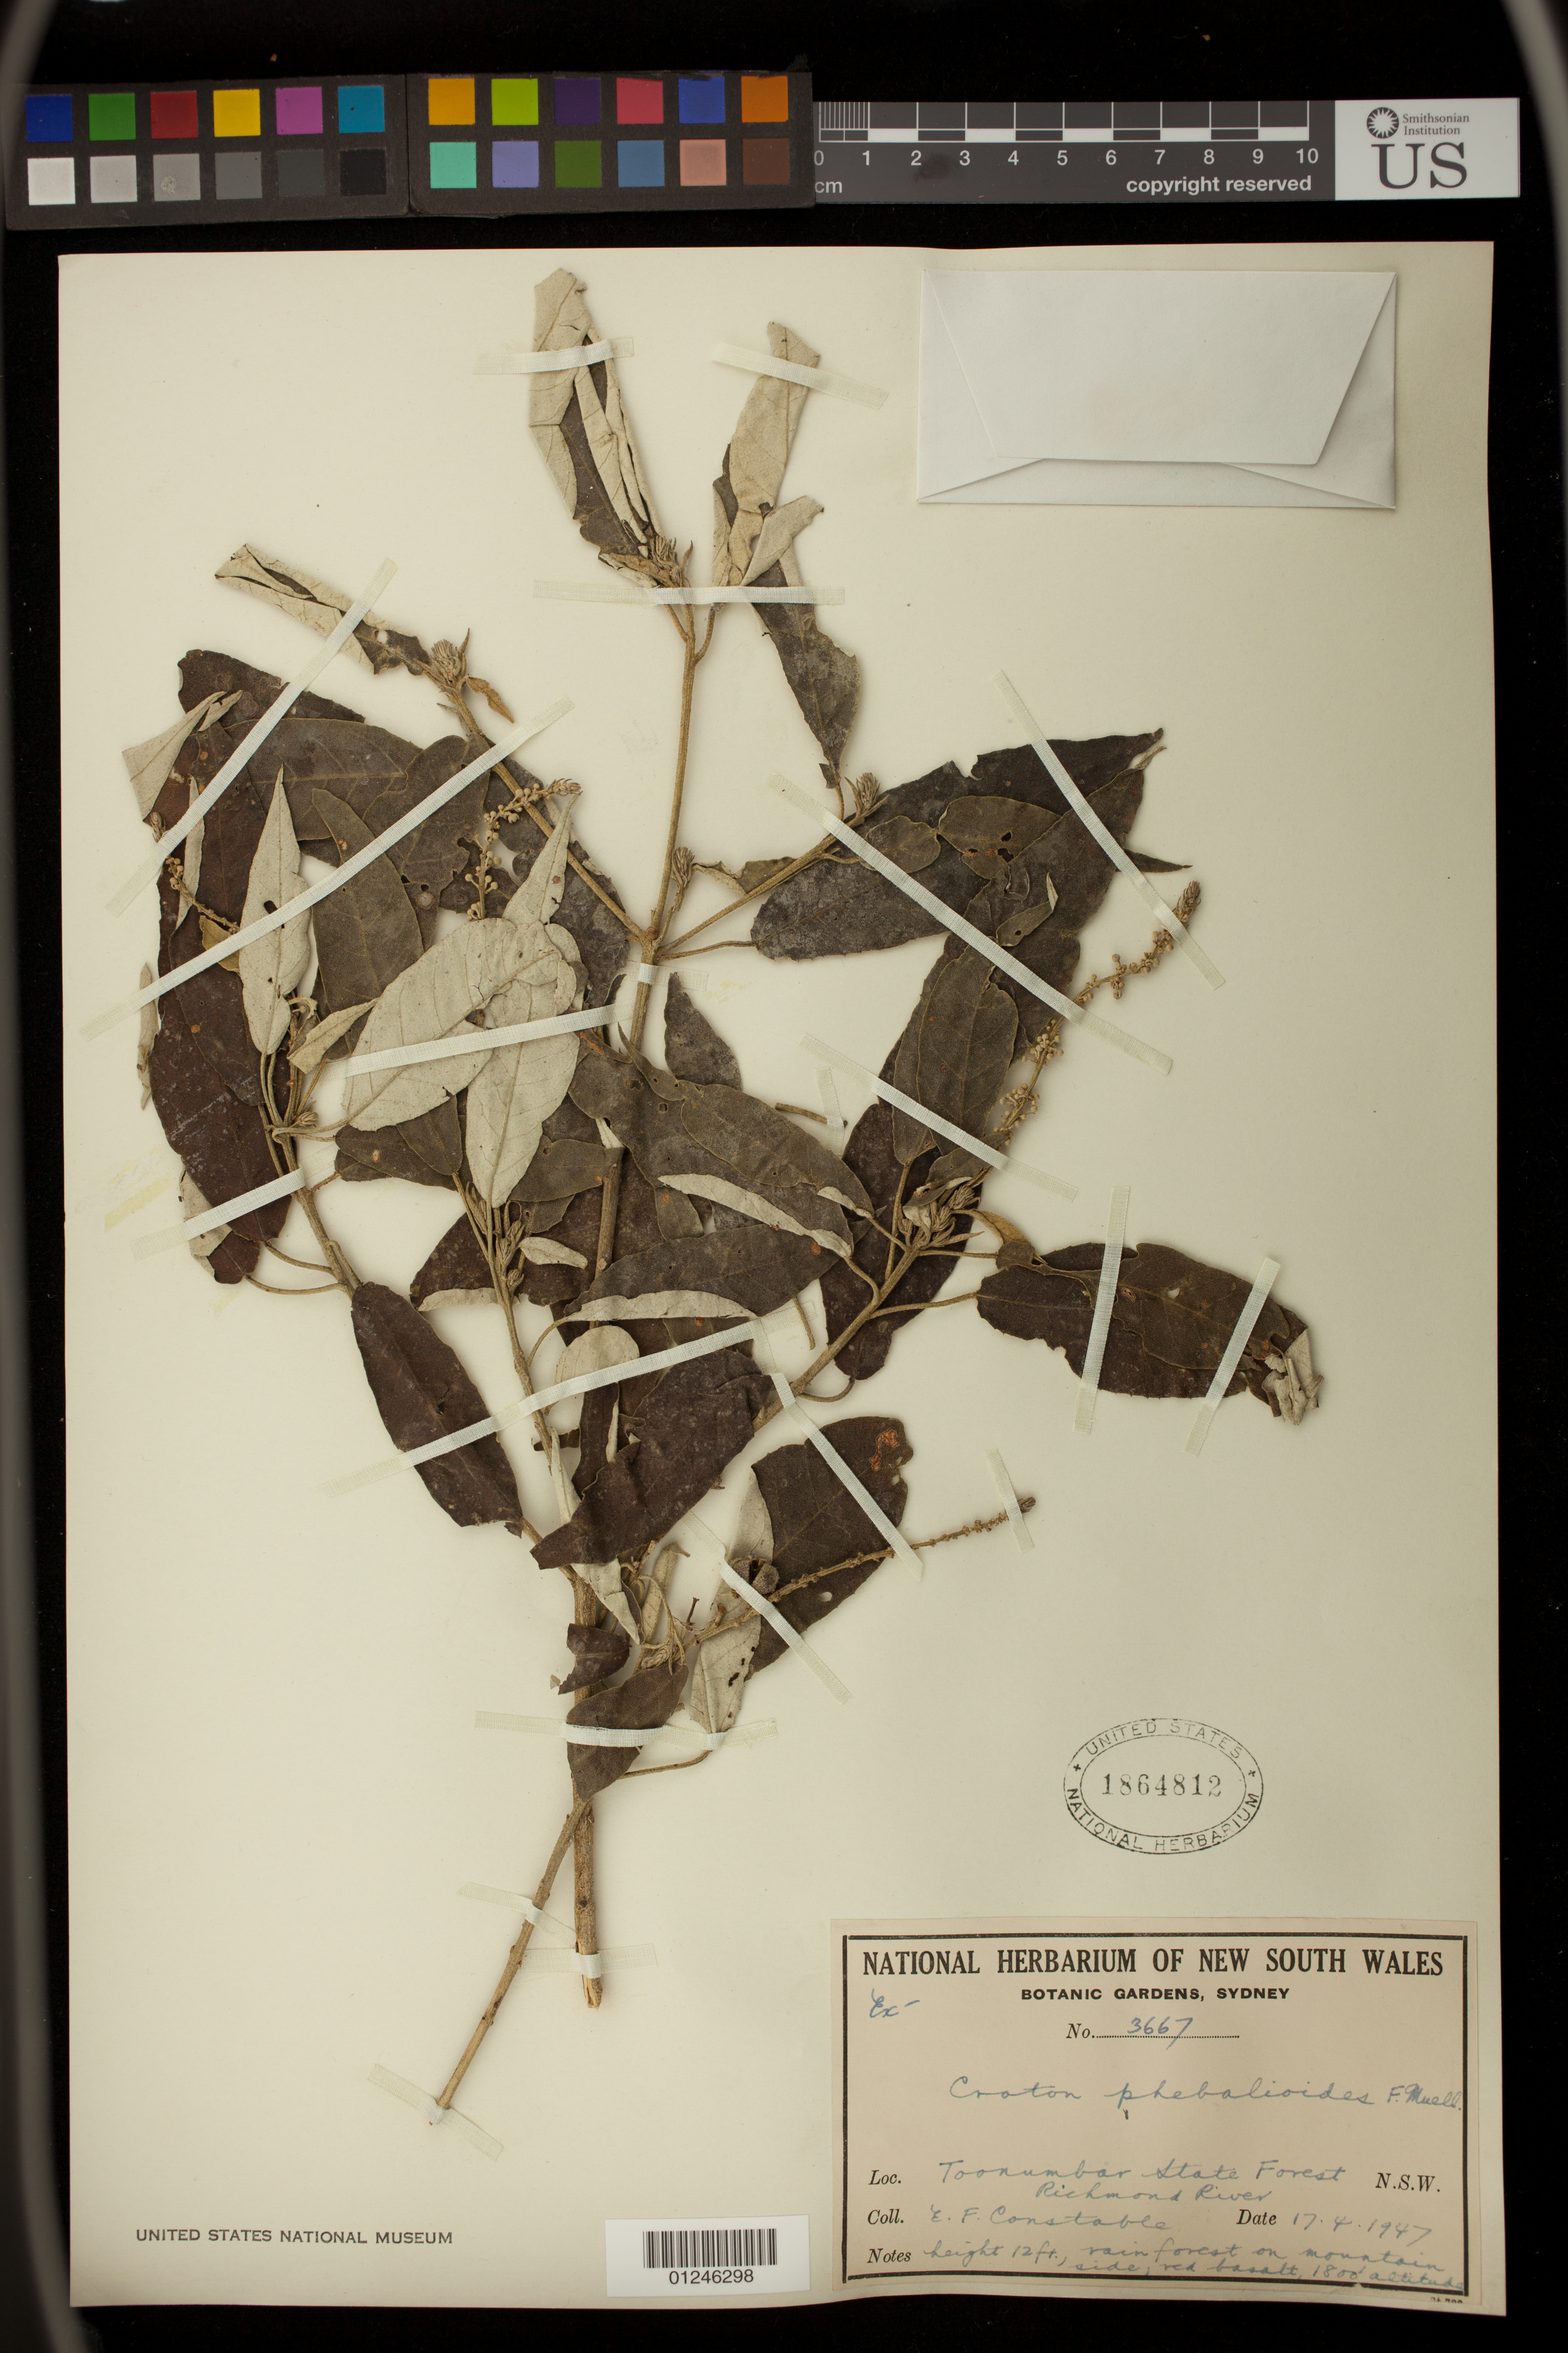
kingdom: Plantae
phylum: Tracheophyta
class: Magnoliopsida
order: Malpighiales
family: Euphorbiaceae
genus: Croton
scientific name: Croton phebalioides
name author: F. Muell. ex Muell. Arg.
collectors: E. F. Constable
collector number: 3667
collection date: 1947-04-17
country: Australia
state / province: New South Wales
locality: Toonumbar State Forest, Richmond River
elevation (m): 549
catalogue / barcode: US 1864812